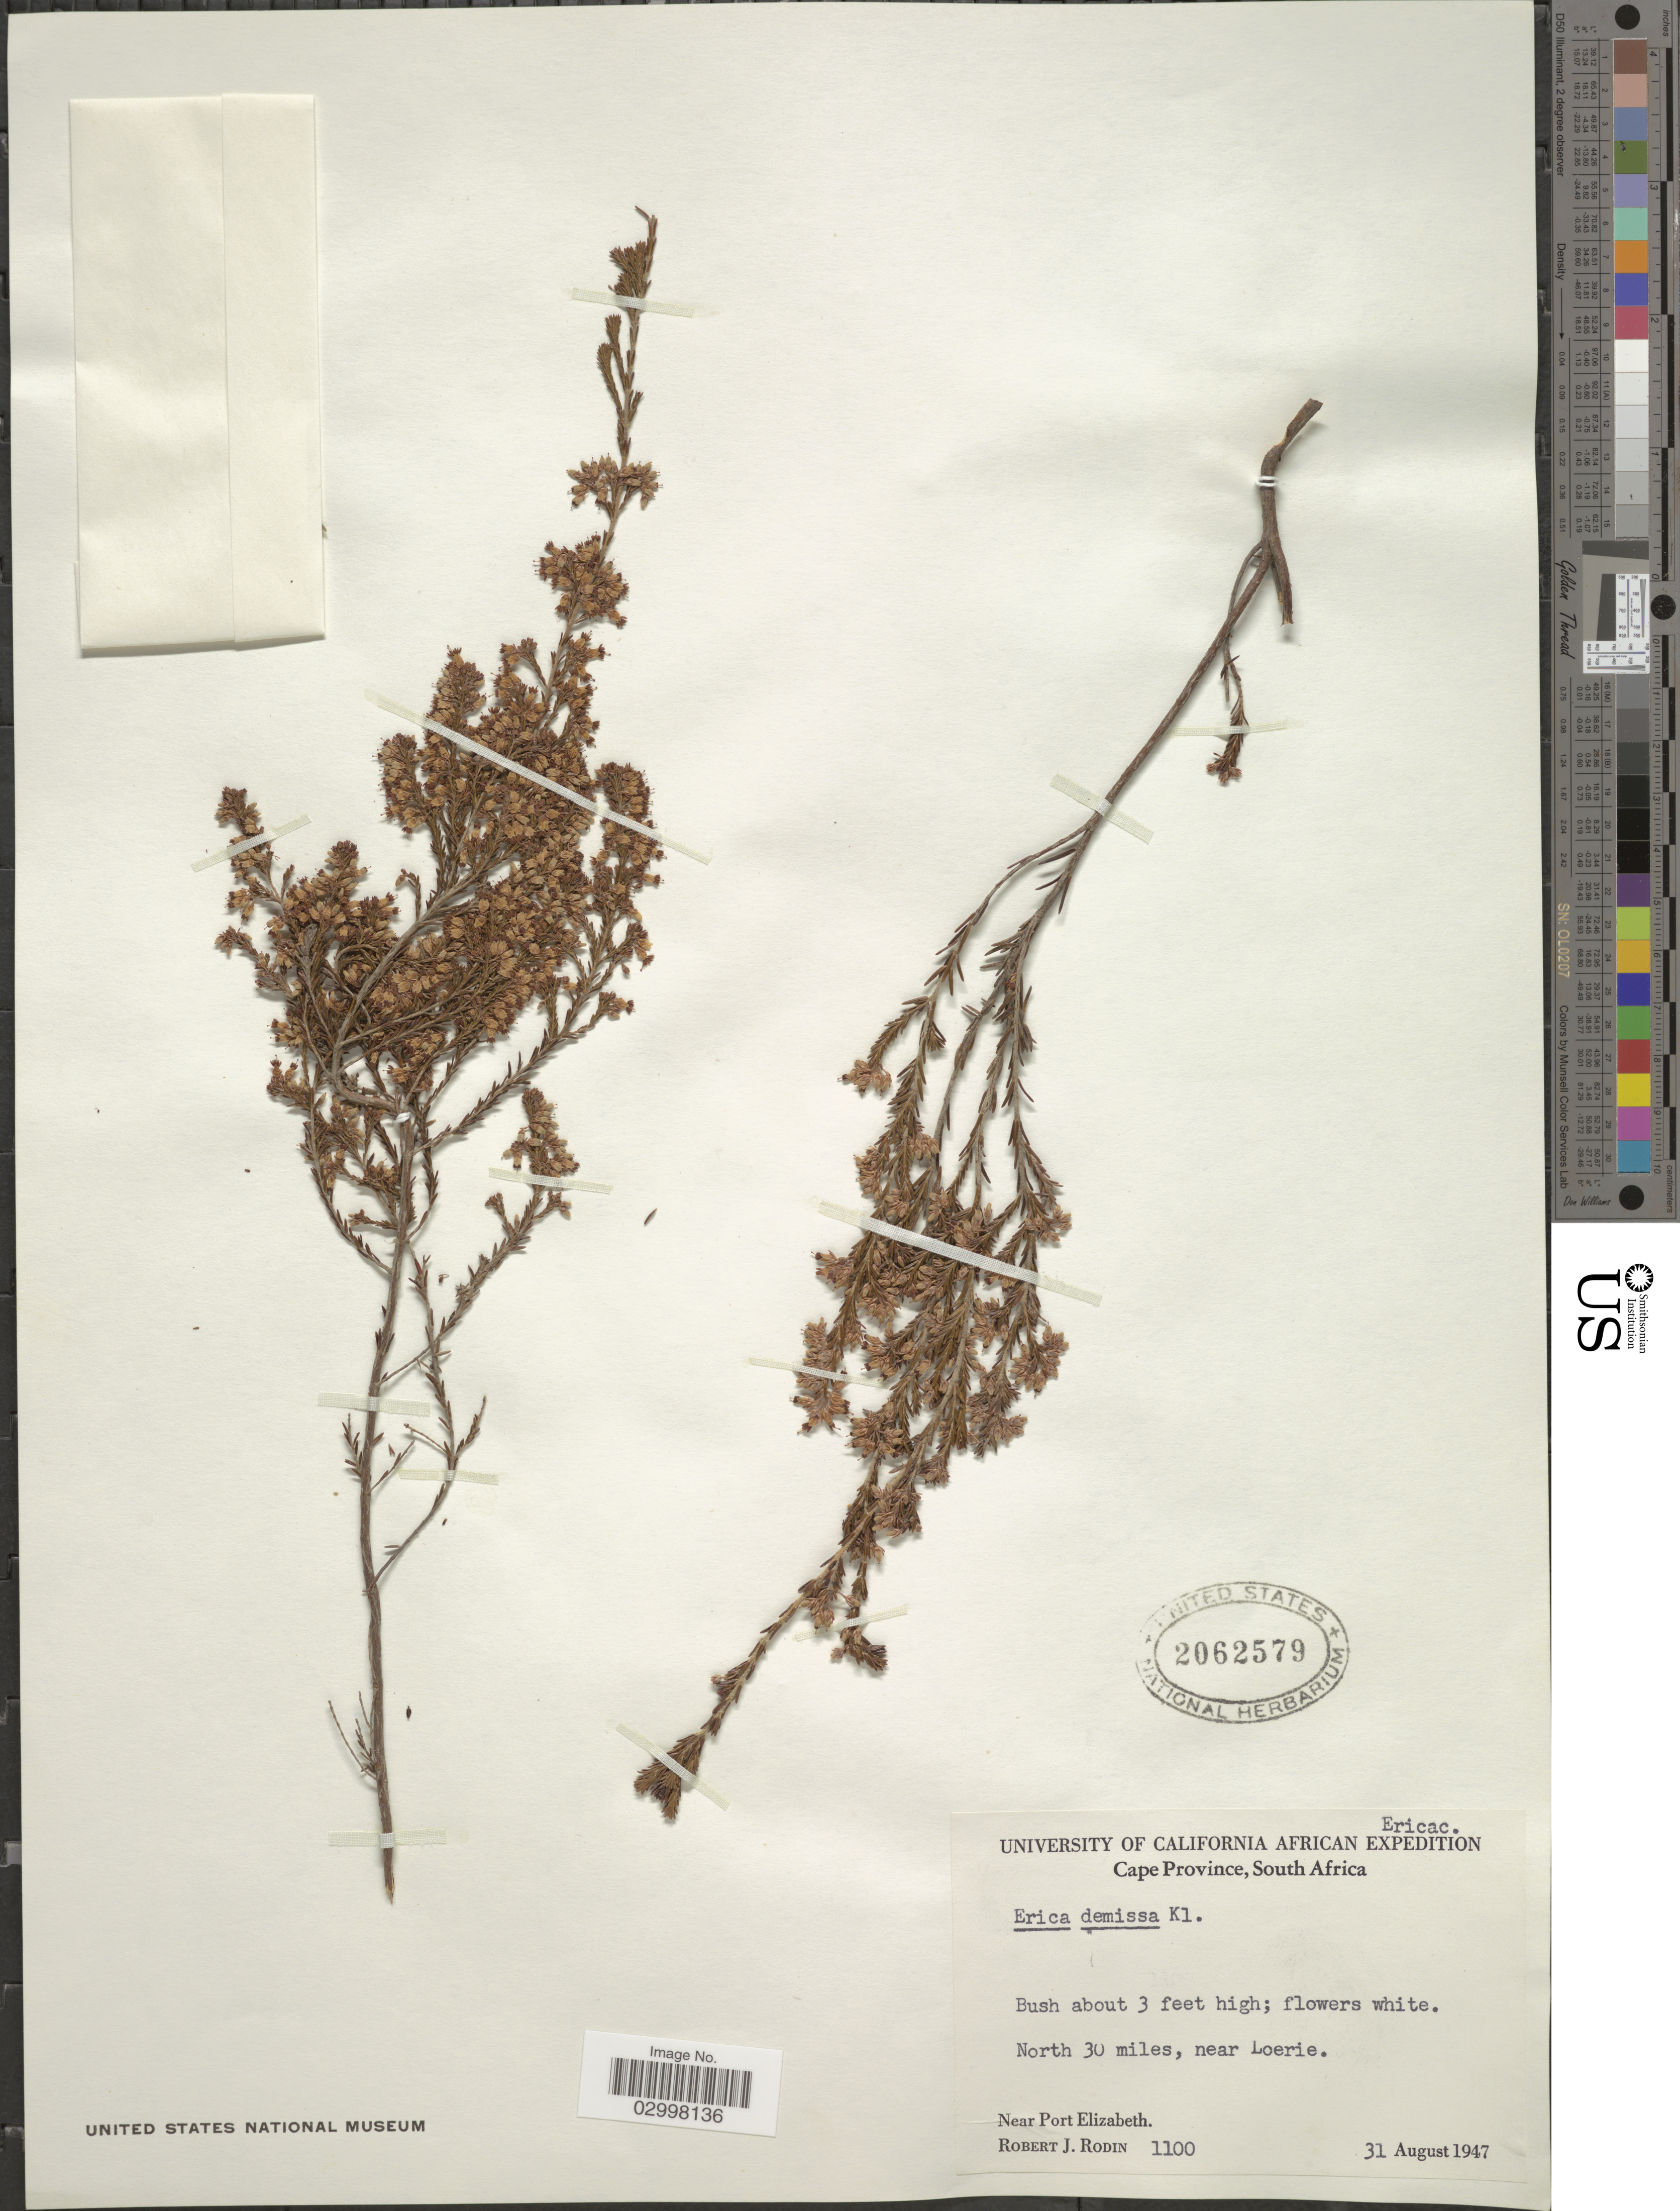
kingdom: Plantae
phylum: Tracheophyta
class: Magnoliopsida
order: Ericales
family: Ericaceae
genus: Erica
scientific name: Erica demissa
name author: Klotzsch ex Benth.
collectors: R. J. Rodin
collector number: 1100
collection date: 1947-08-31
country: South Africa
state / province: Eastern Cape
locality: North 30 miles, near Loerie. Near Port Elizabeth.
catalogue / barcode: US 2062579